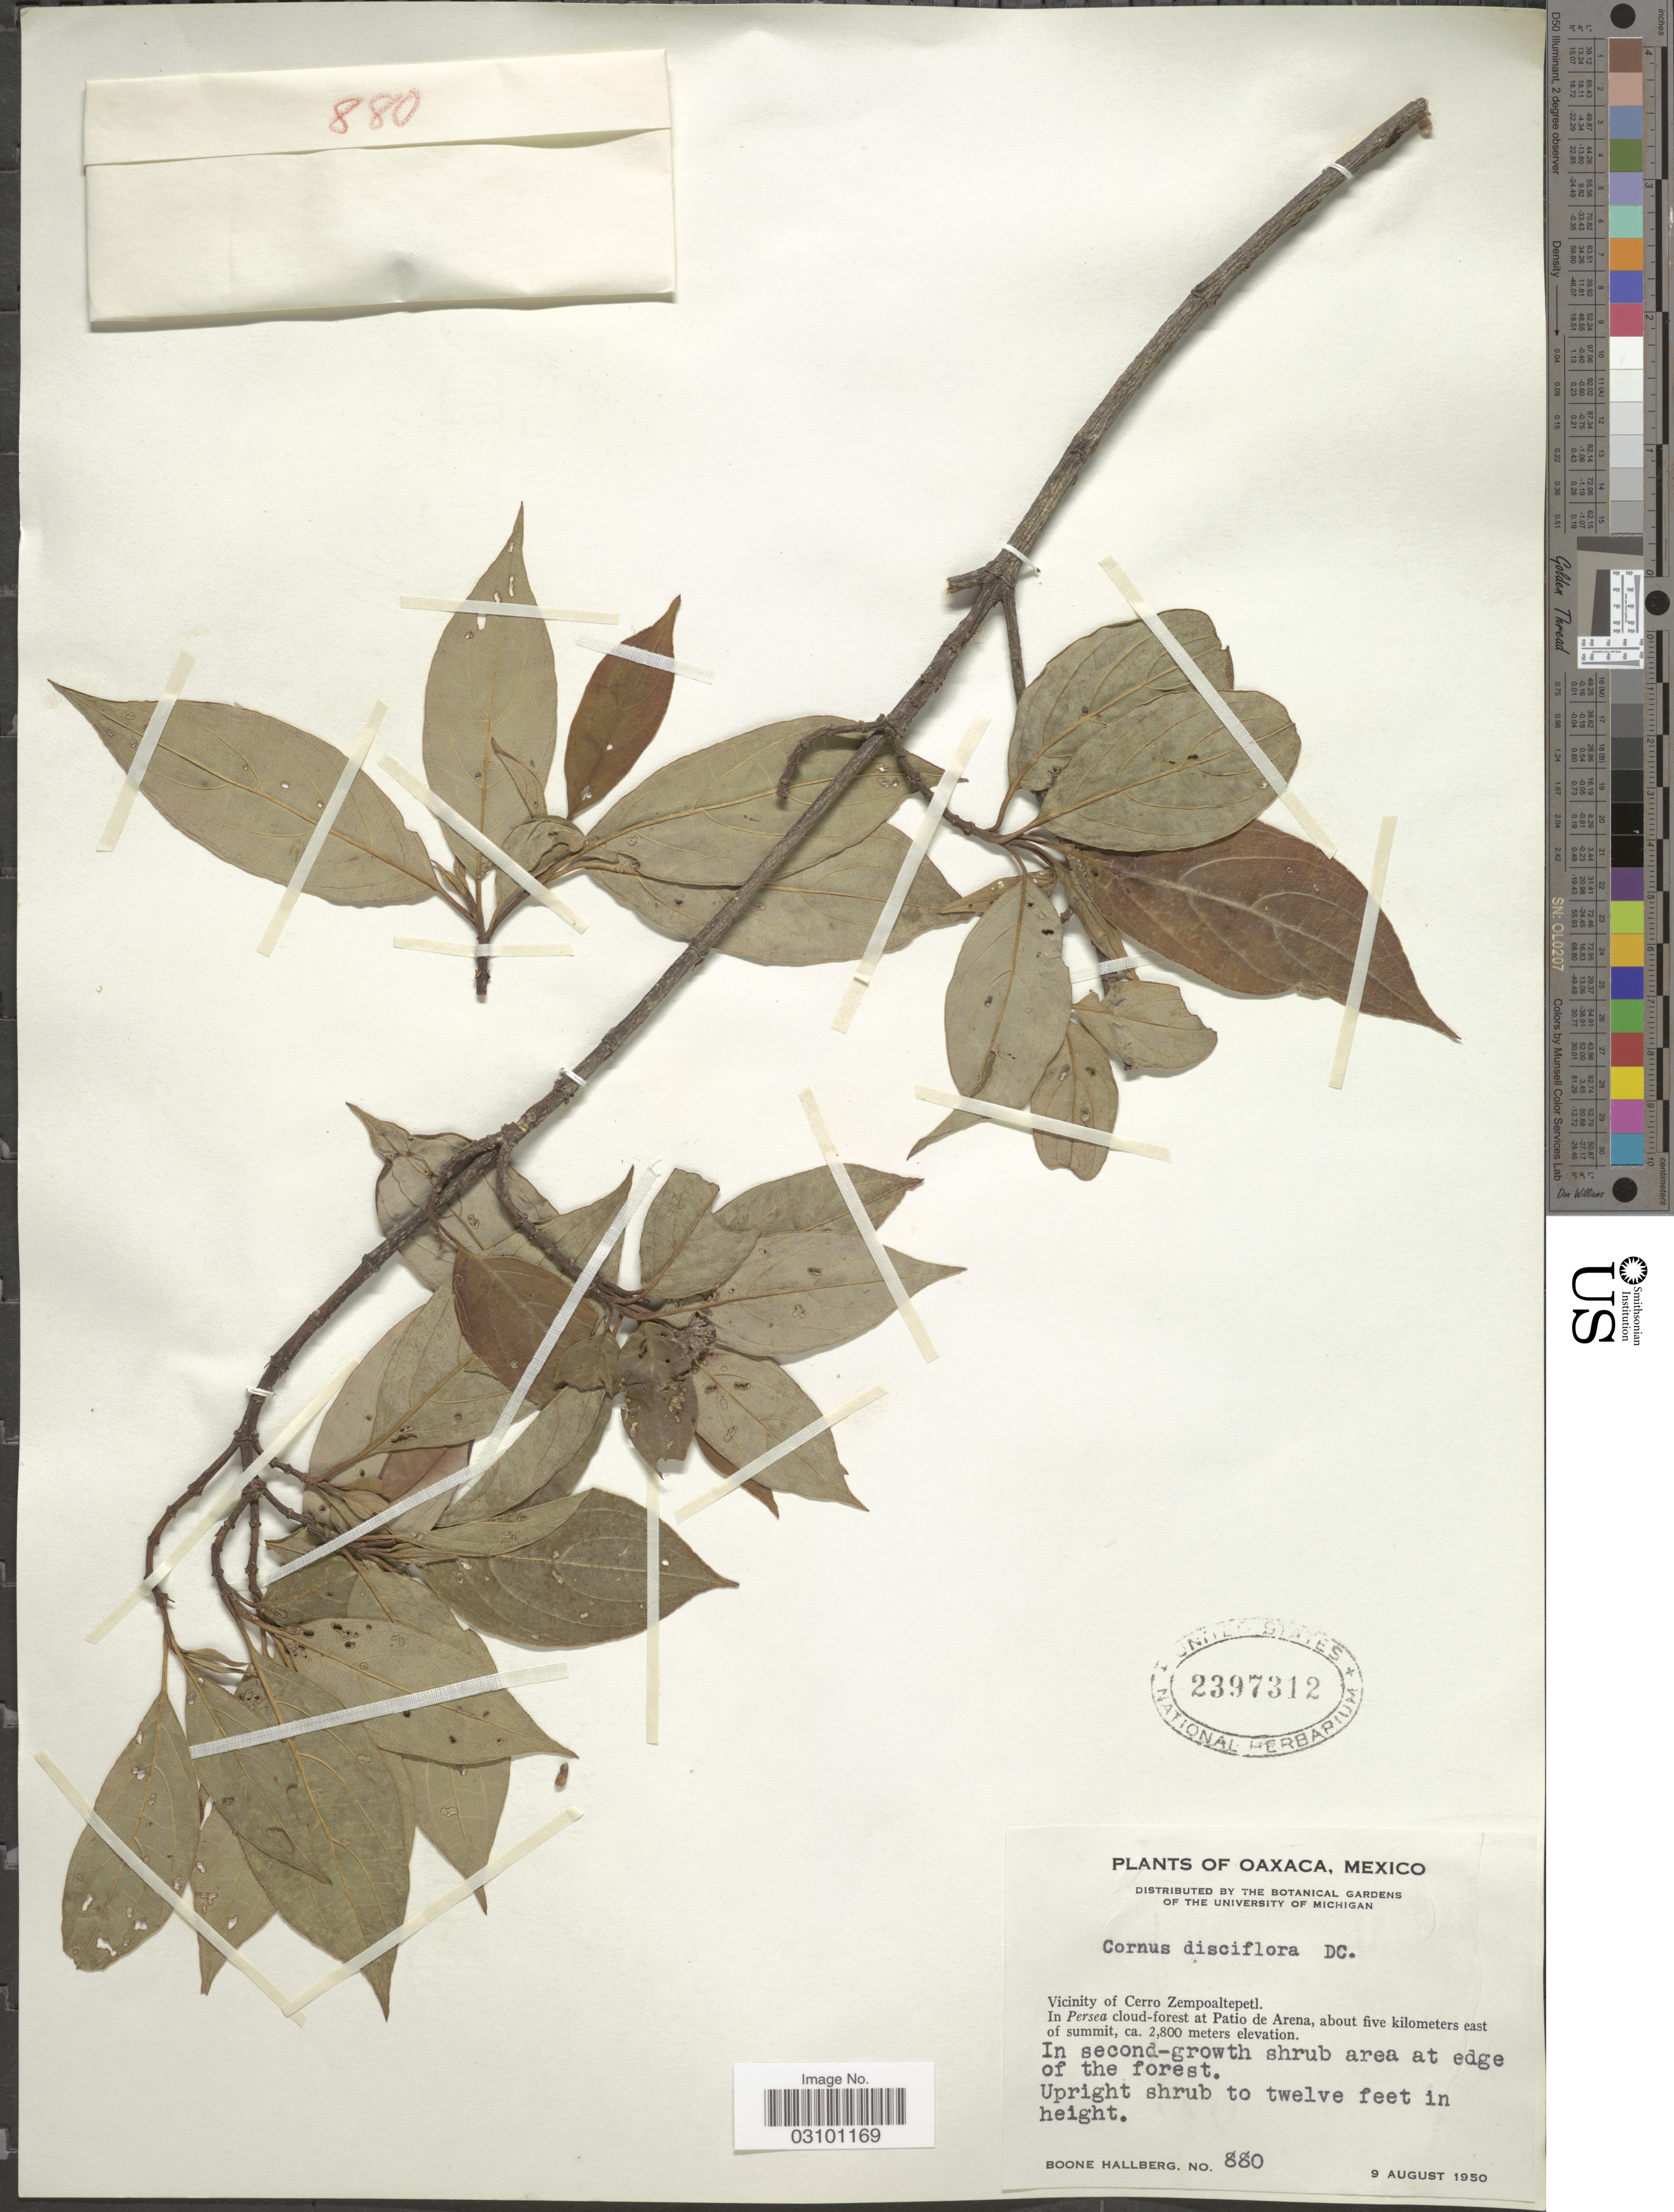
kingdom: Plantae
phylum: Tracheophyta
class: Magnoliopsida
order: Cornales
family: Cornaceae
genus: Cornus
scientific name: Cornus disciflora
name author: Moc. & Sessé ex DC.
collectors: B. Hallberg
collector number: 880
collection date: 1950-08-09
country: Mexico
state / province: Oaxaca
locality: Vicinity of Cerro Zempoaltepetl. In Persea cloud-forest at Patio de Arena, about five kilometers east of summit.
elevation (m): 2800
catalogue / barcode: US 2397312